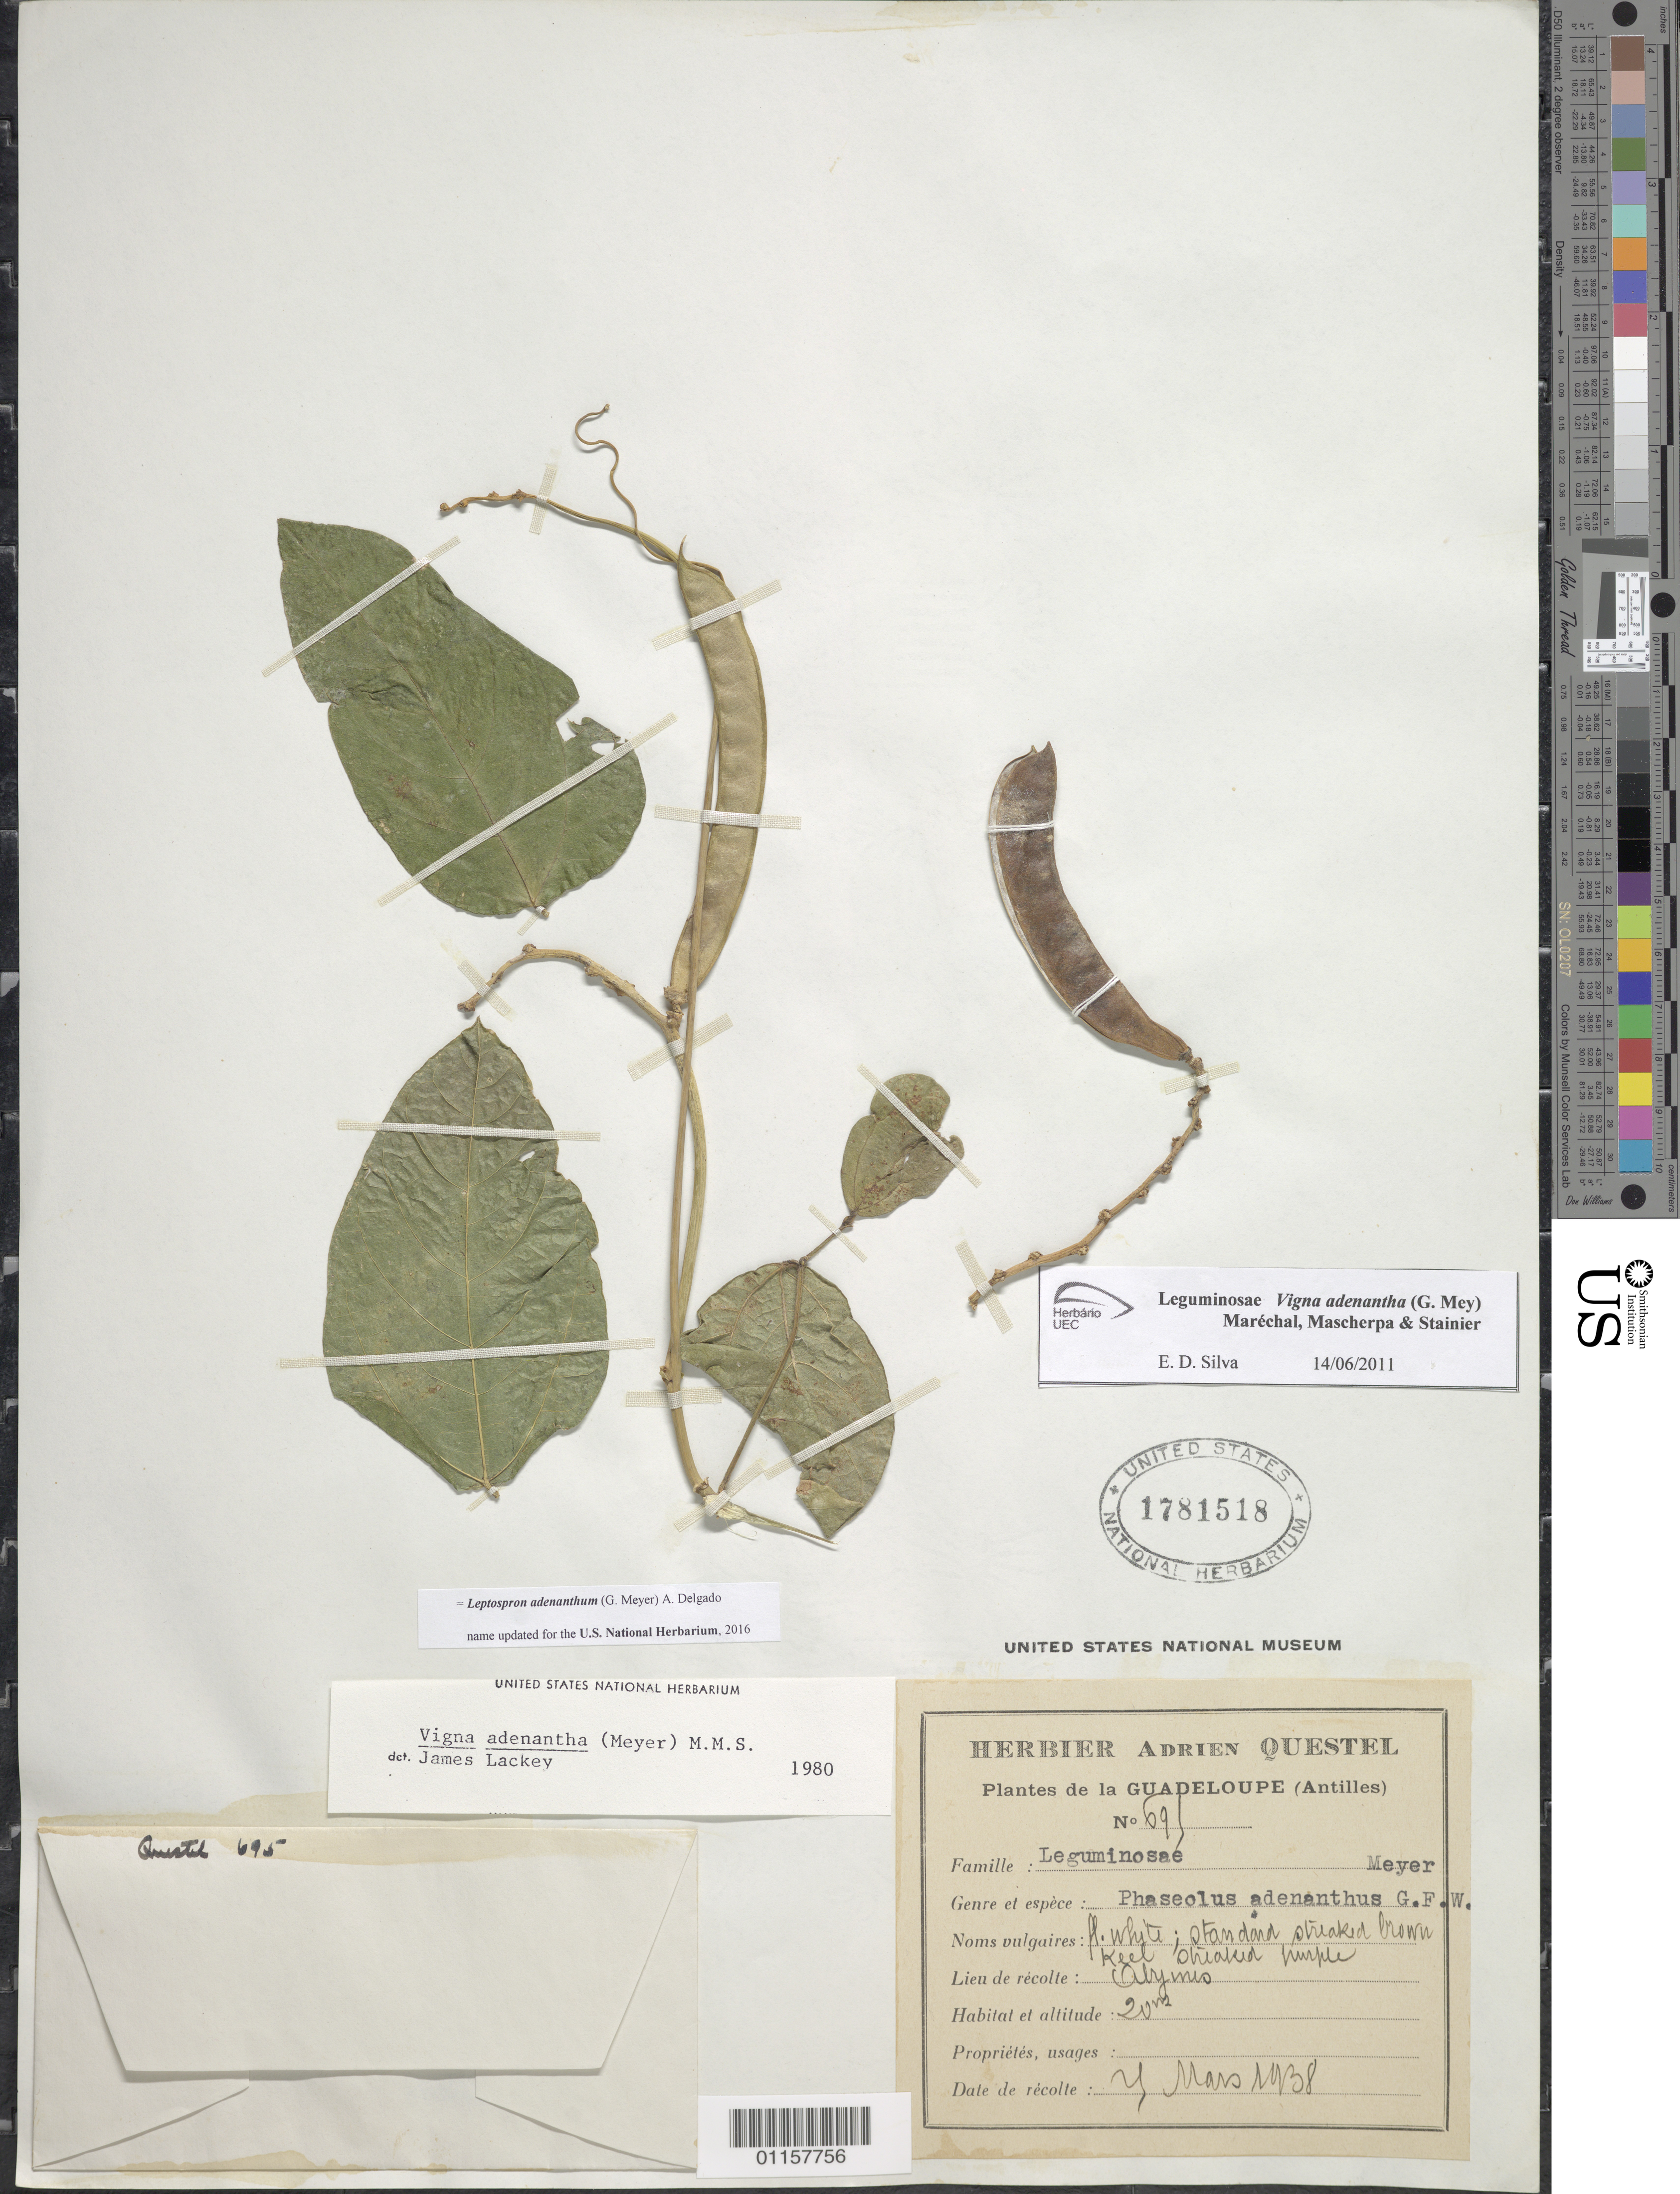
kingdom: Plantae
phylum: Tracheophyta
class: Magnoliopsida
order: Fabales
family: Fabaceae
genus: Leptospron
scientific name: Leptospron adenanthum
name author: (G. Mey.) A. Delgado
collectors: A. Questel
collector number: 691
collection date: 1938-03-21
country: Guadeloupe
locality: Obymes [?]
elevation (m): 20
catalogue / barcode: US 1781518